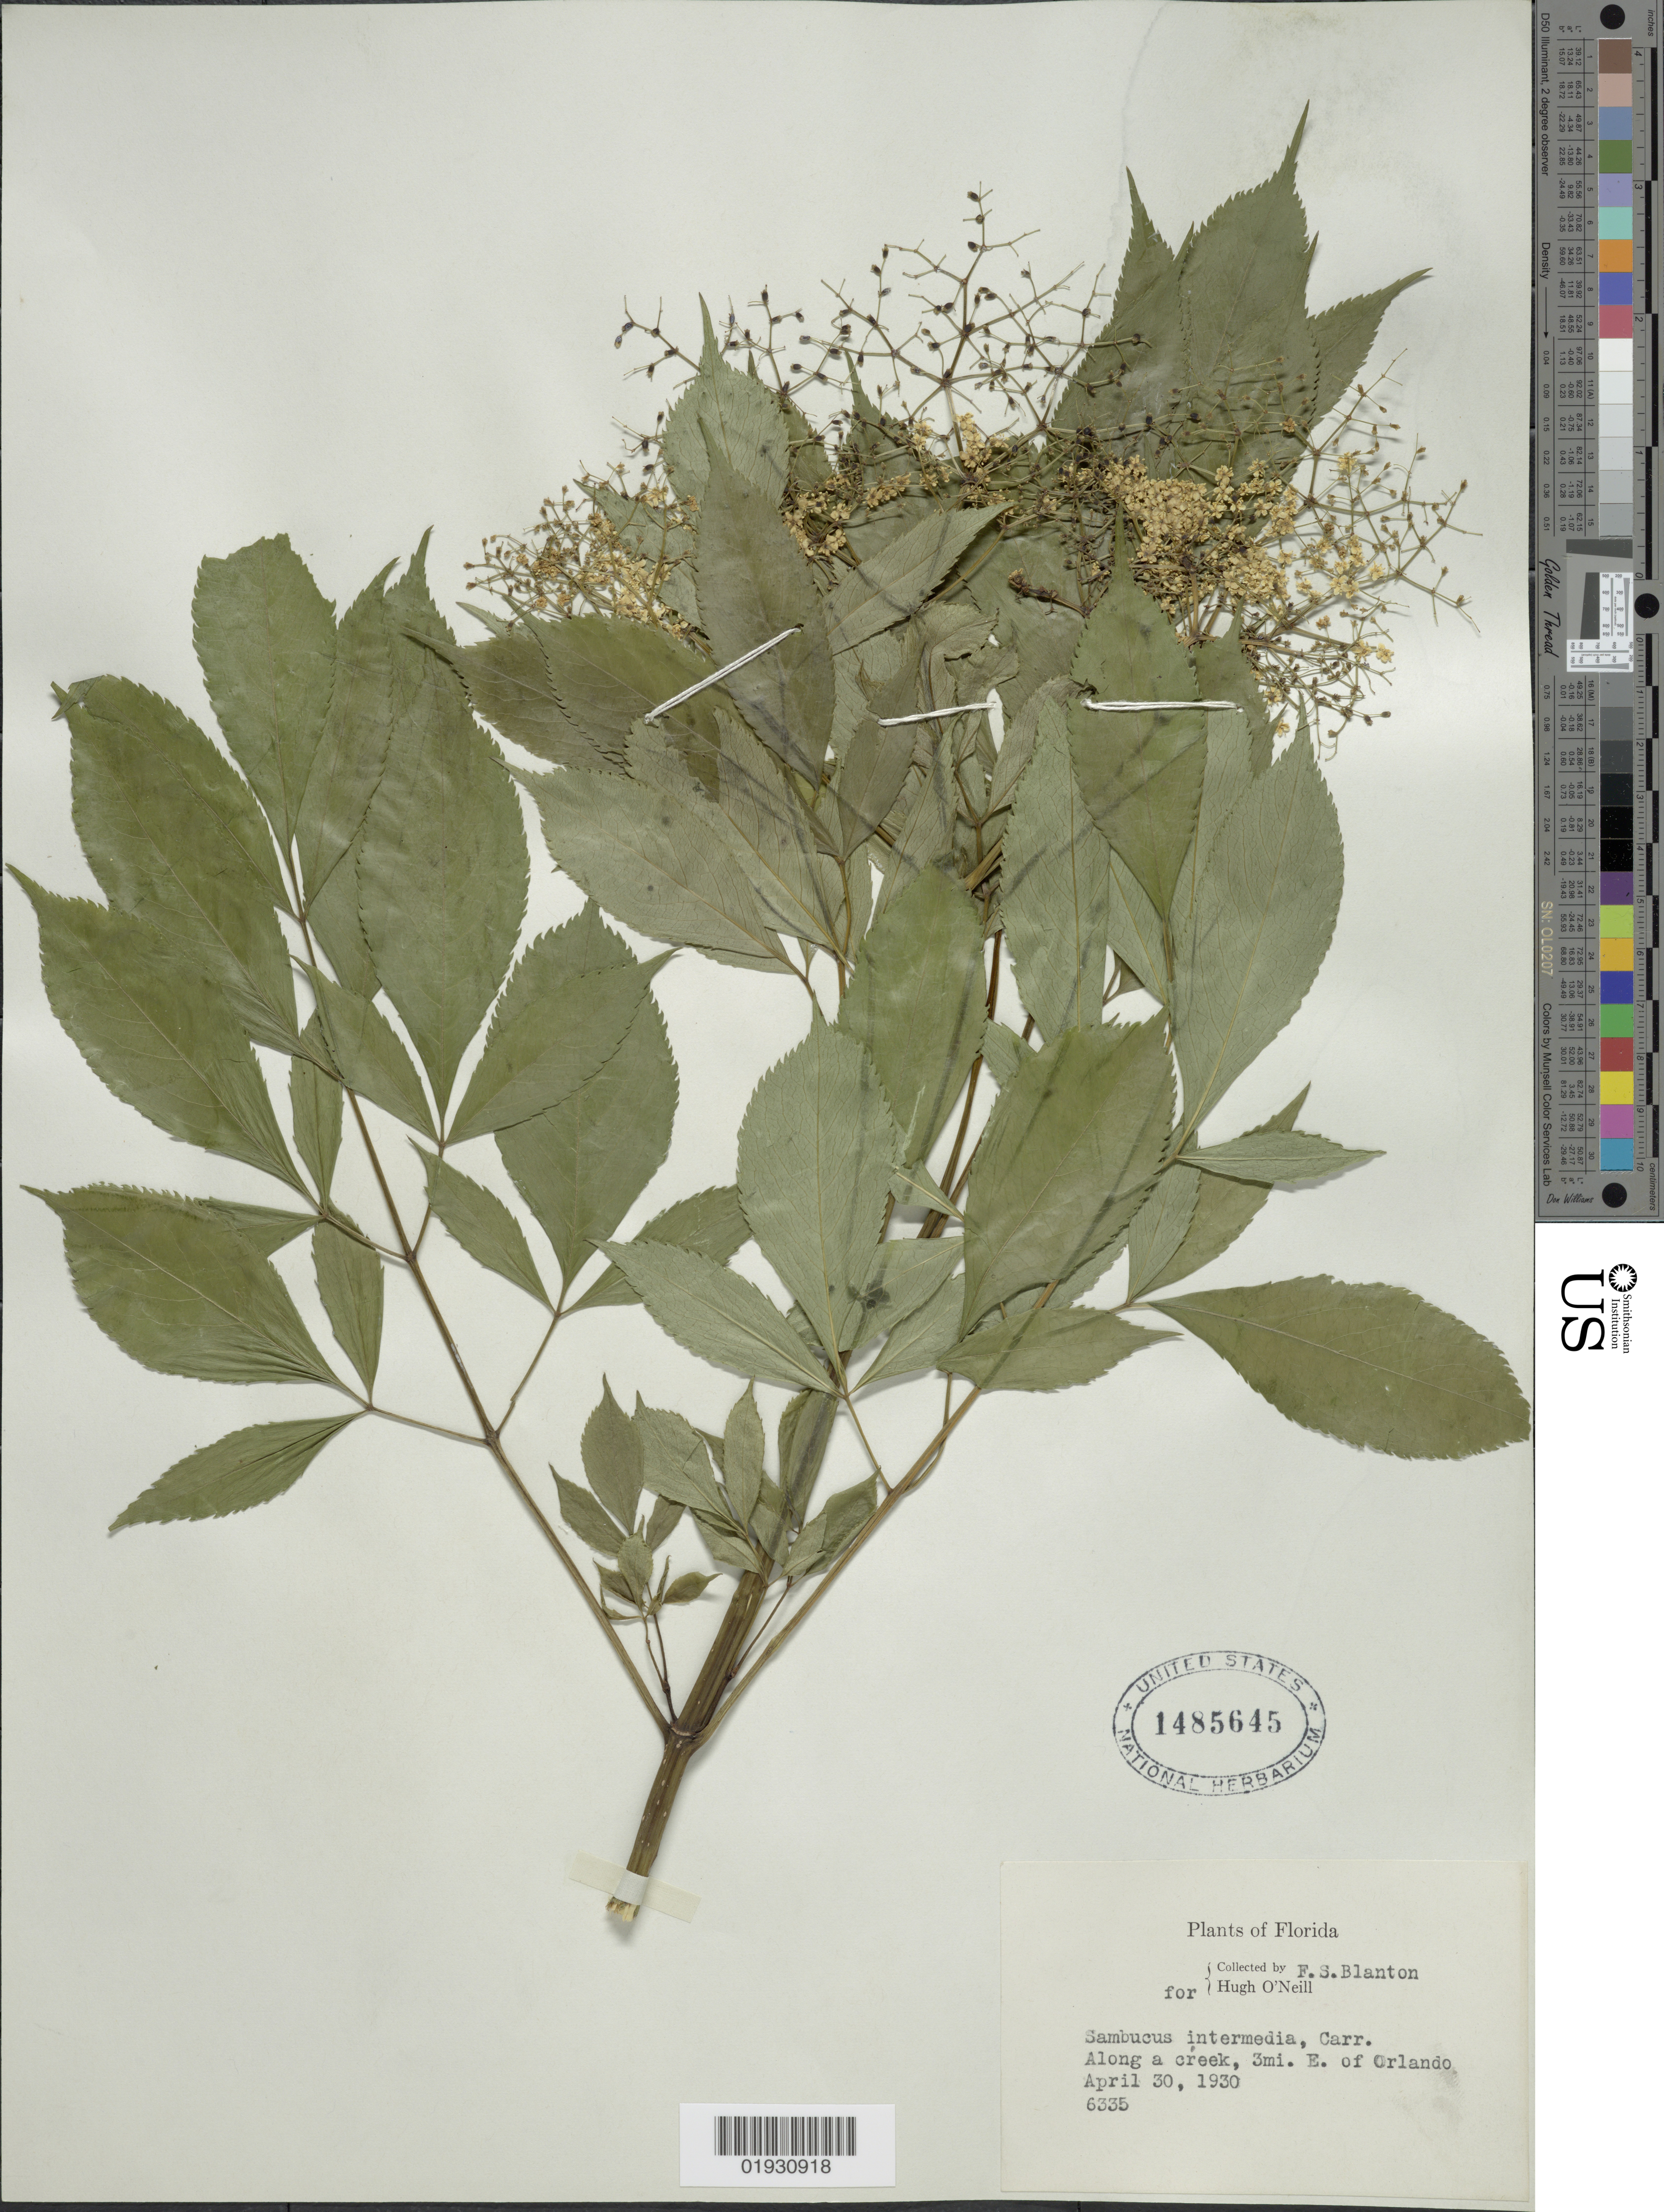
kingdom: Plantae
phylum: Tracheophyta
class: Magnoliopsida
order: Dipsacales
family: Viburnaceae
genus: Sambucus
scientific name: Sambucus intermedia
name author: Carrière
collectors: F. S. Blanton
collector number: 6335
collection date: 1930-04-30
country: United States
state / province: Florida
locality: Along a creek, 3mi. E. of Orlando.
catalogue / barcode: US 1485645